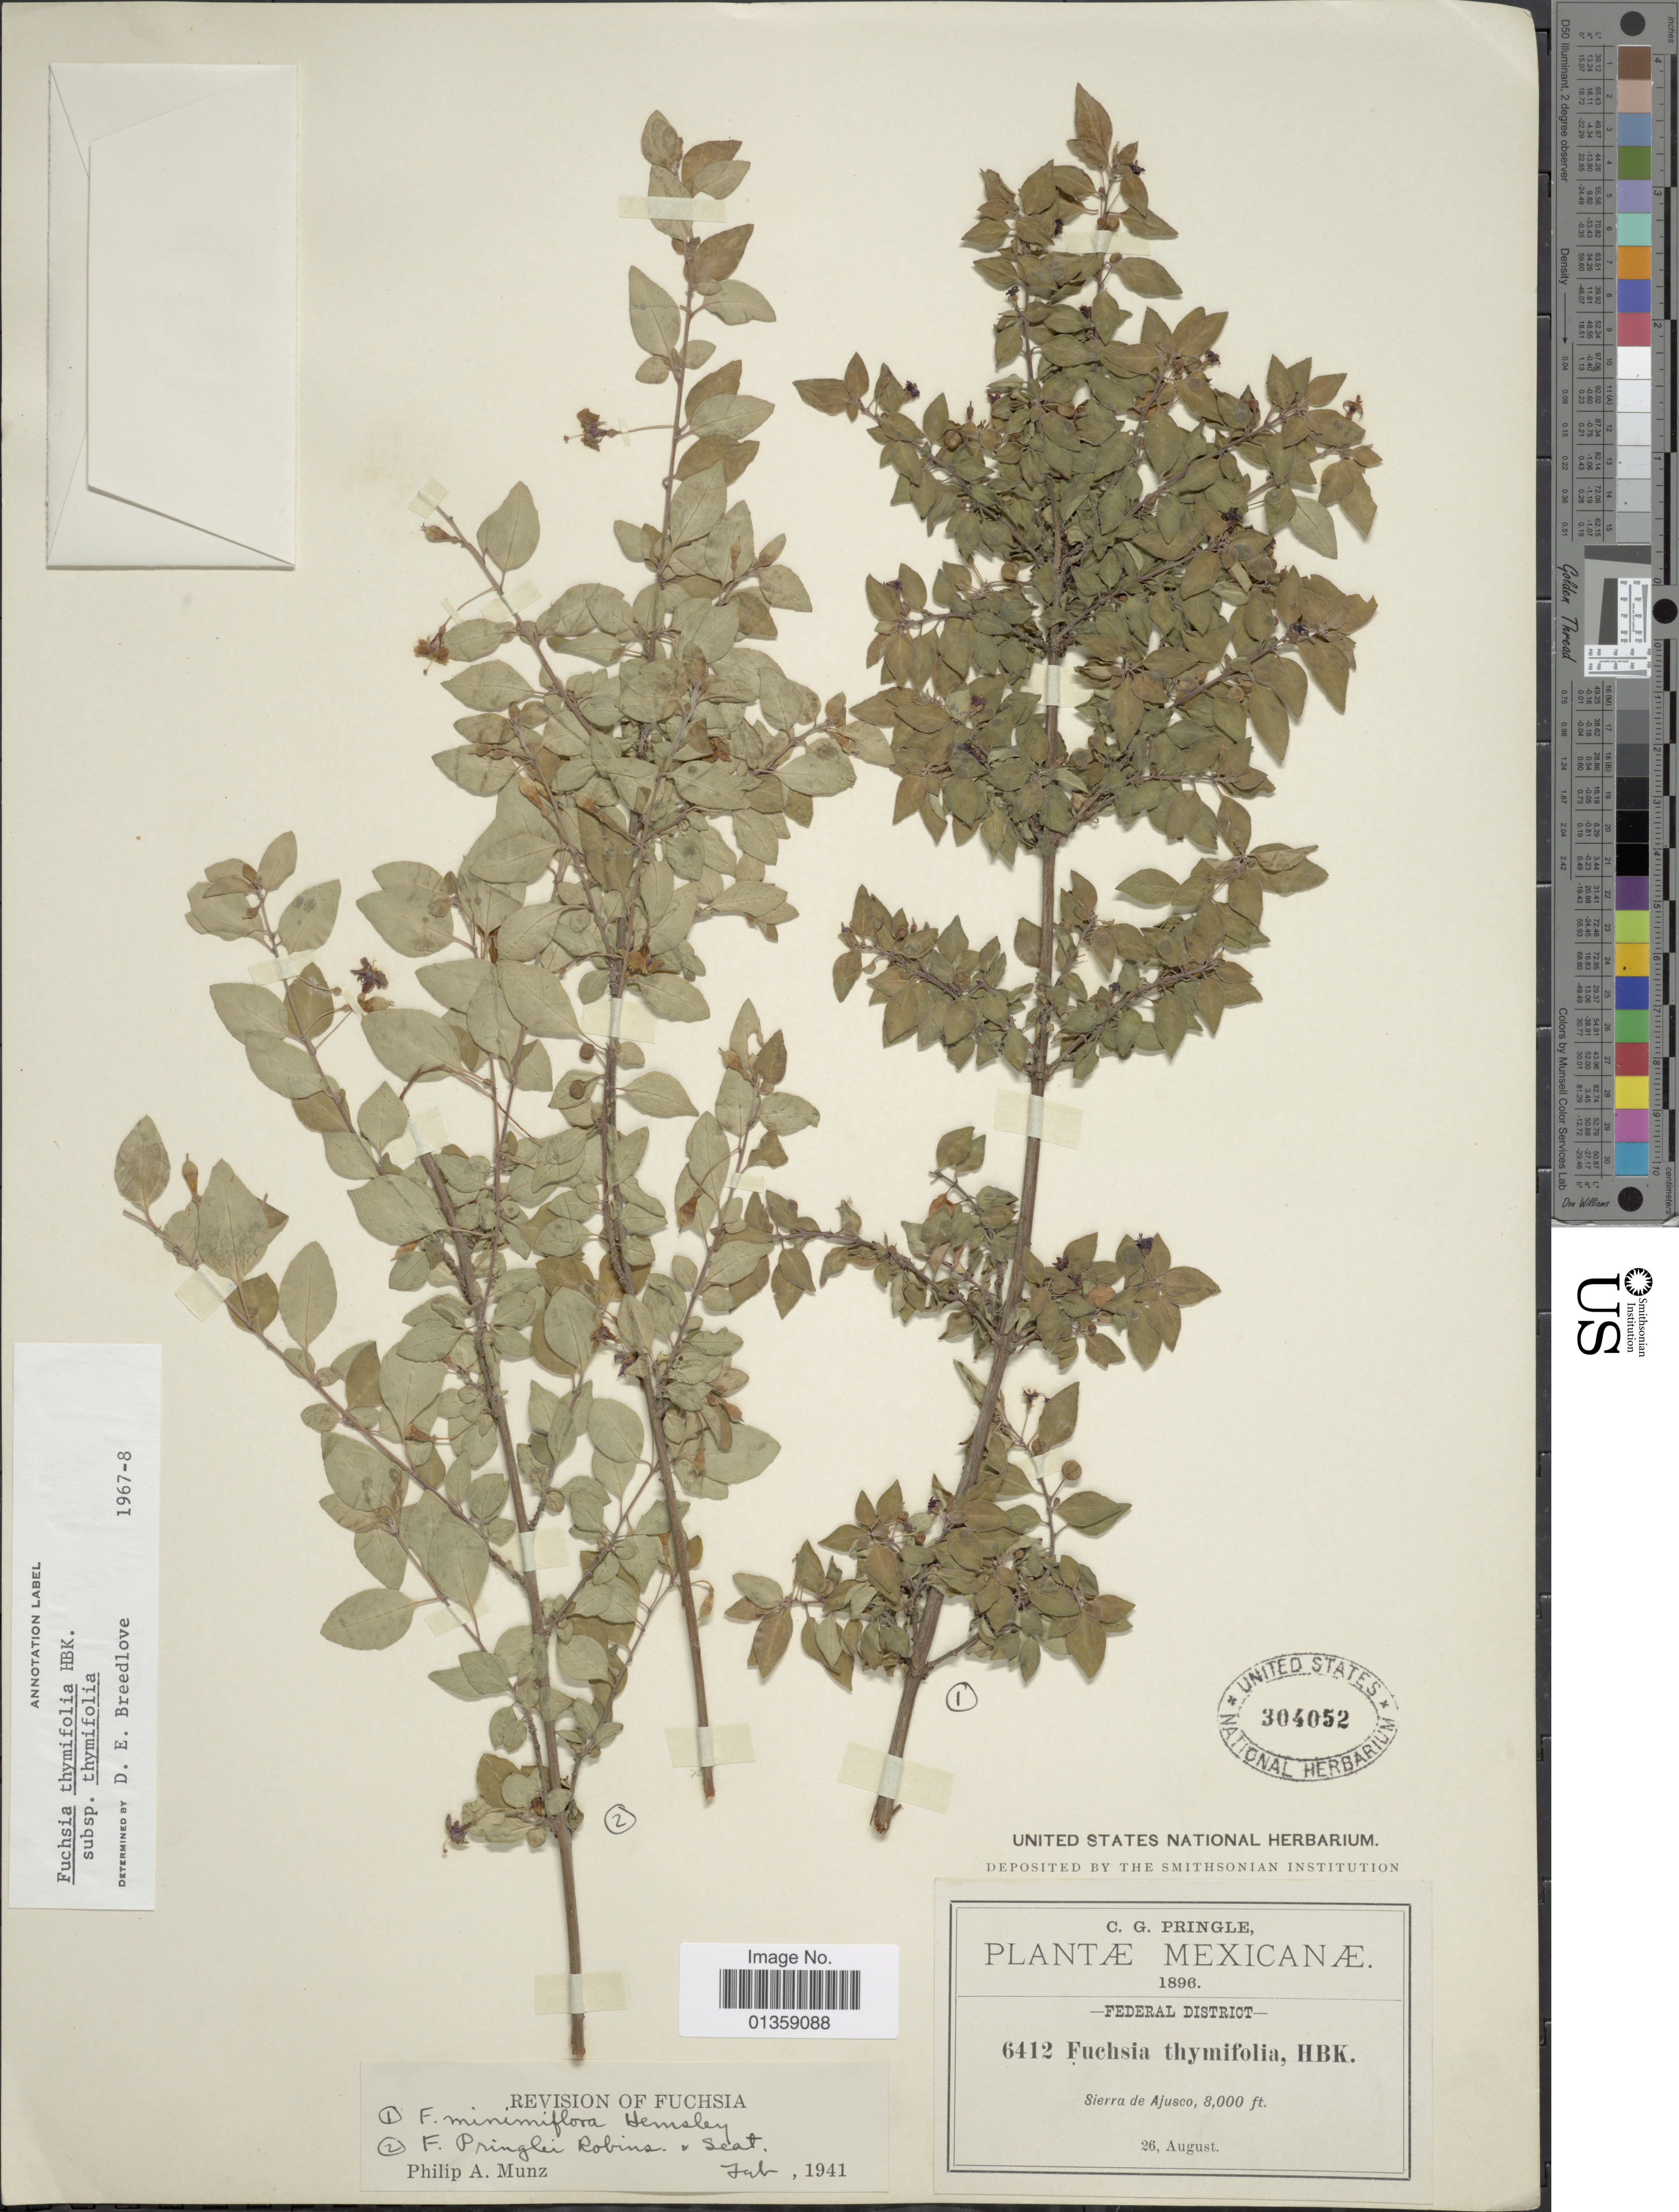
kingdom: Plantae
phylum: Tracheophyta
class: Magnoliopsida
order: Myrtales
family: Onagraceae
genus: Fuchsia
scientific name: Fuchsia thymifolia subsp. thymifolia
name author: Kunth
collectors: C. G. Pringle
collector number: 6412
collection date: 1896-08-26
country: Mexico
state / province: Distrito Federal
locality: Sierra de Ajusco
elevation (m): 2438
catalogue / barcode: US 304052